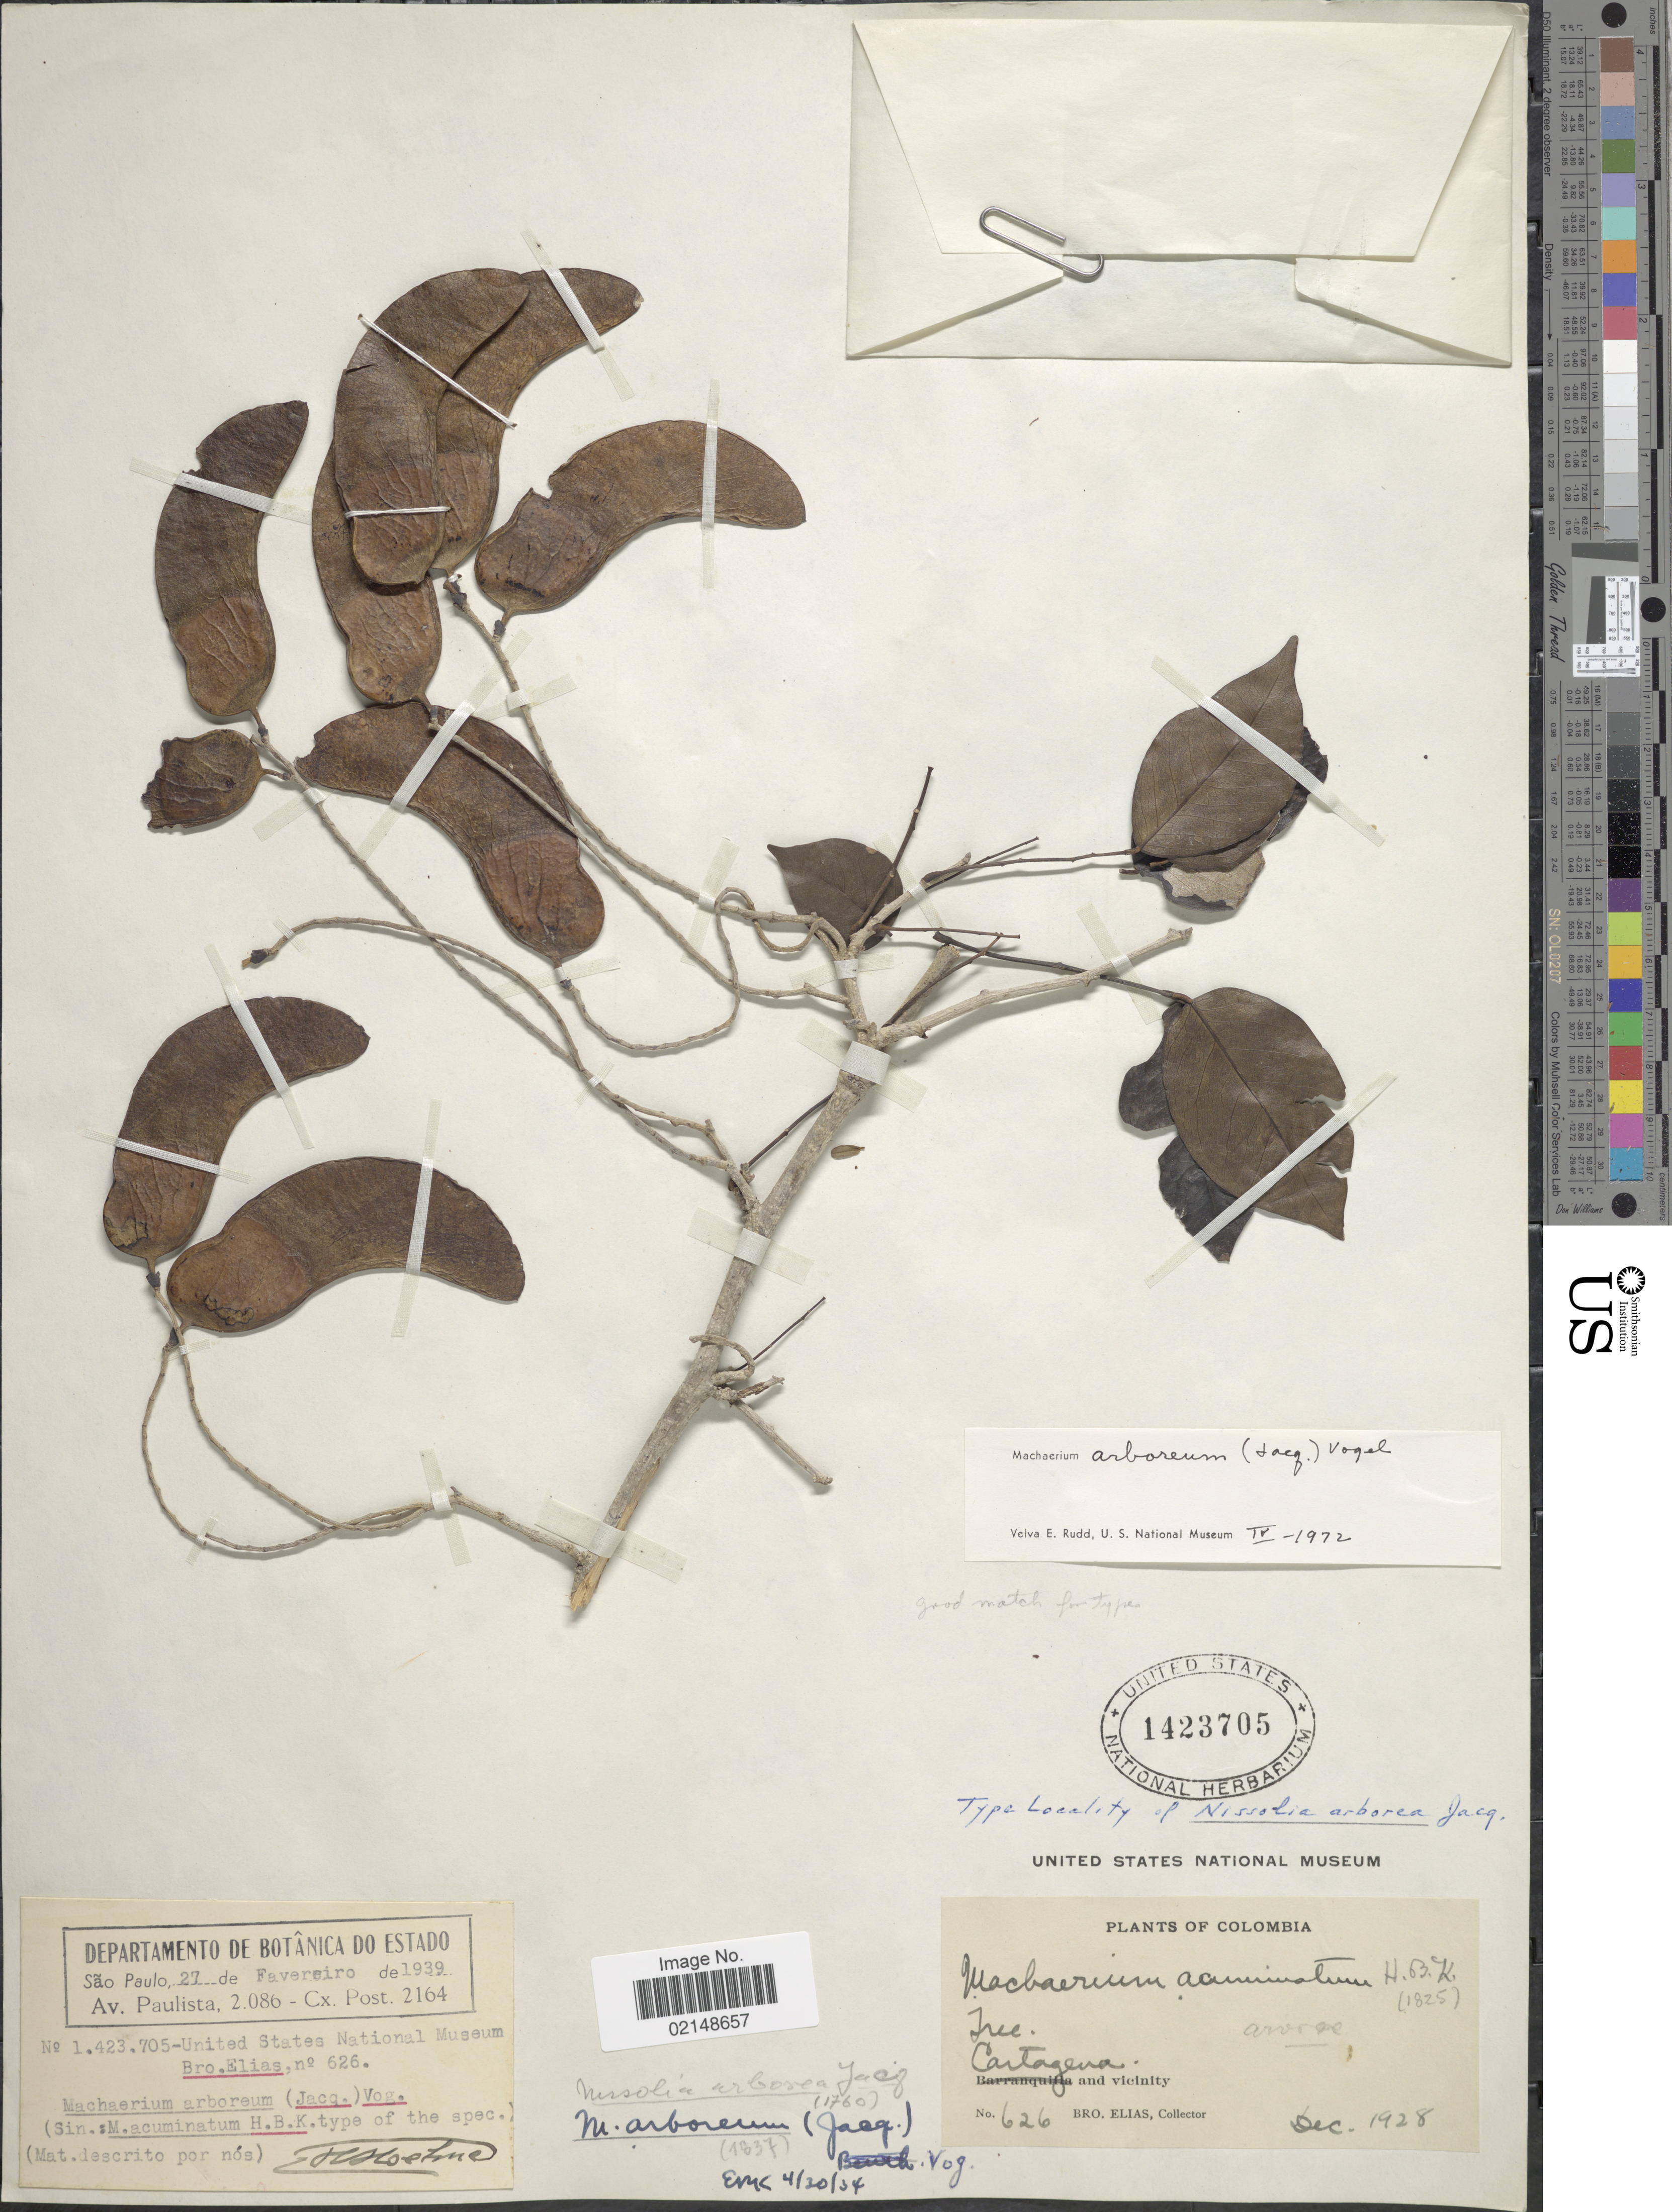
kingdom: Plantae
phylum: Tracheophyta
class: Magnoliopsida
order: Fabales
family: Fabaceae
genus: Machaerium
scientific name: Machaerium arboreum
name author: (Jacq.) Benth.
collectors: Bro. Elias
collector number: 626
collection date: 1928-12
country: Colombia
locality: Cartagena and Vicinity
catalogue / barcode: US 1423705